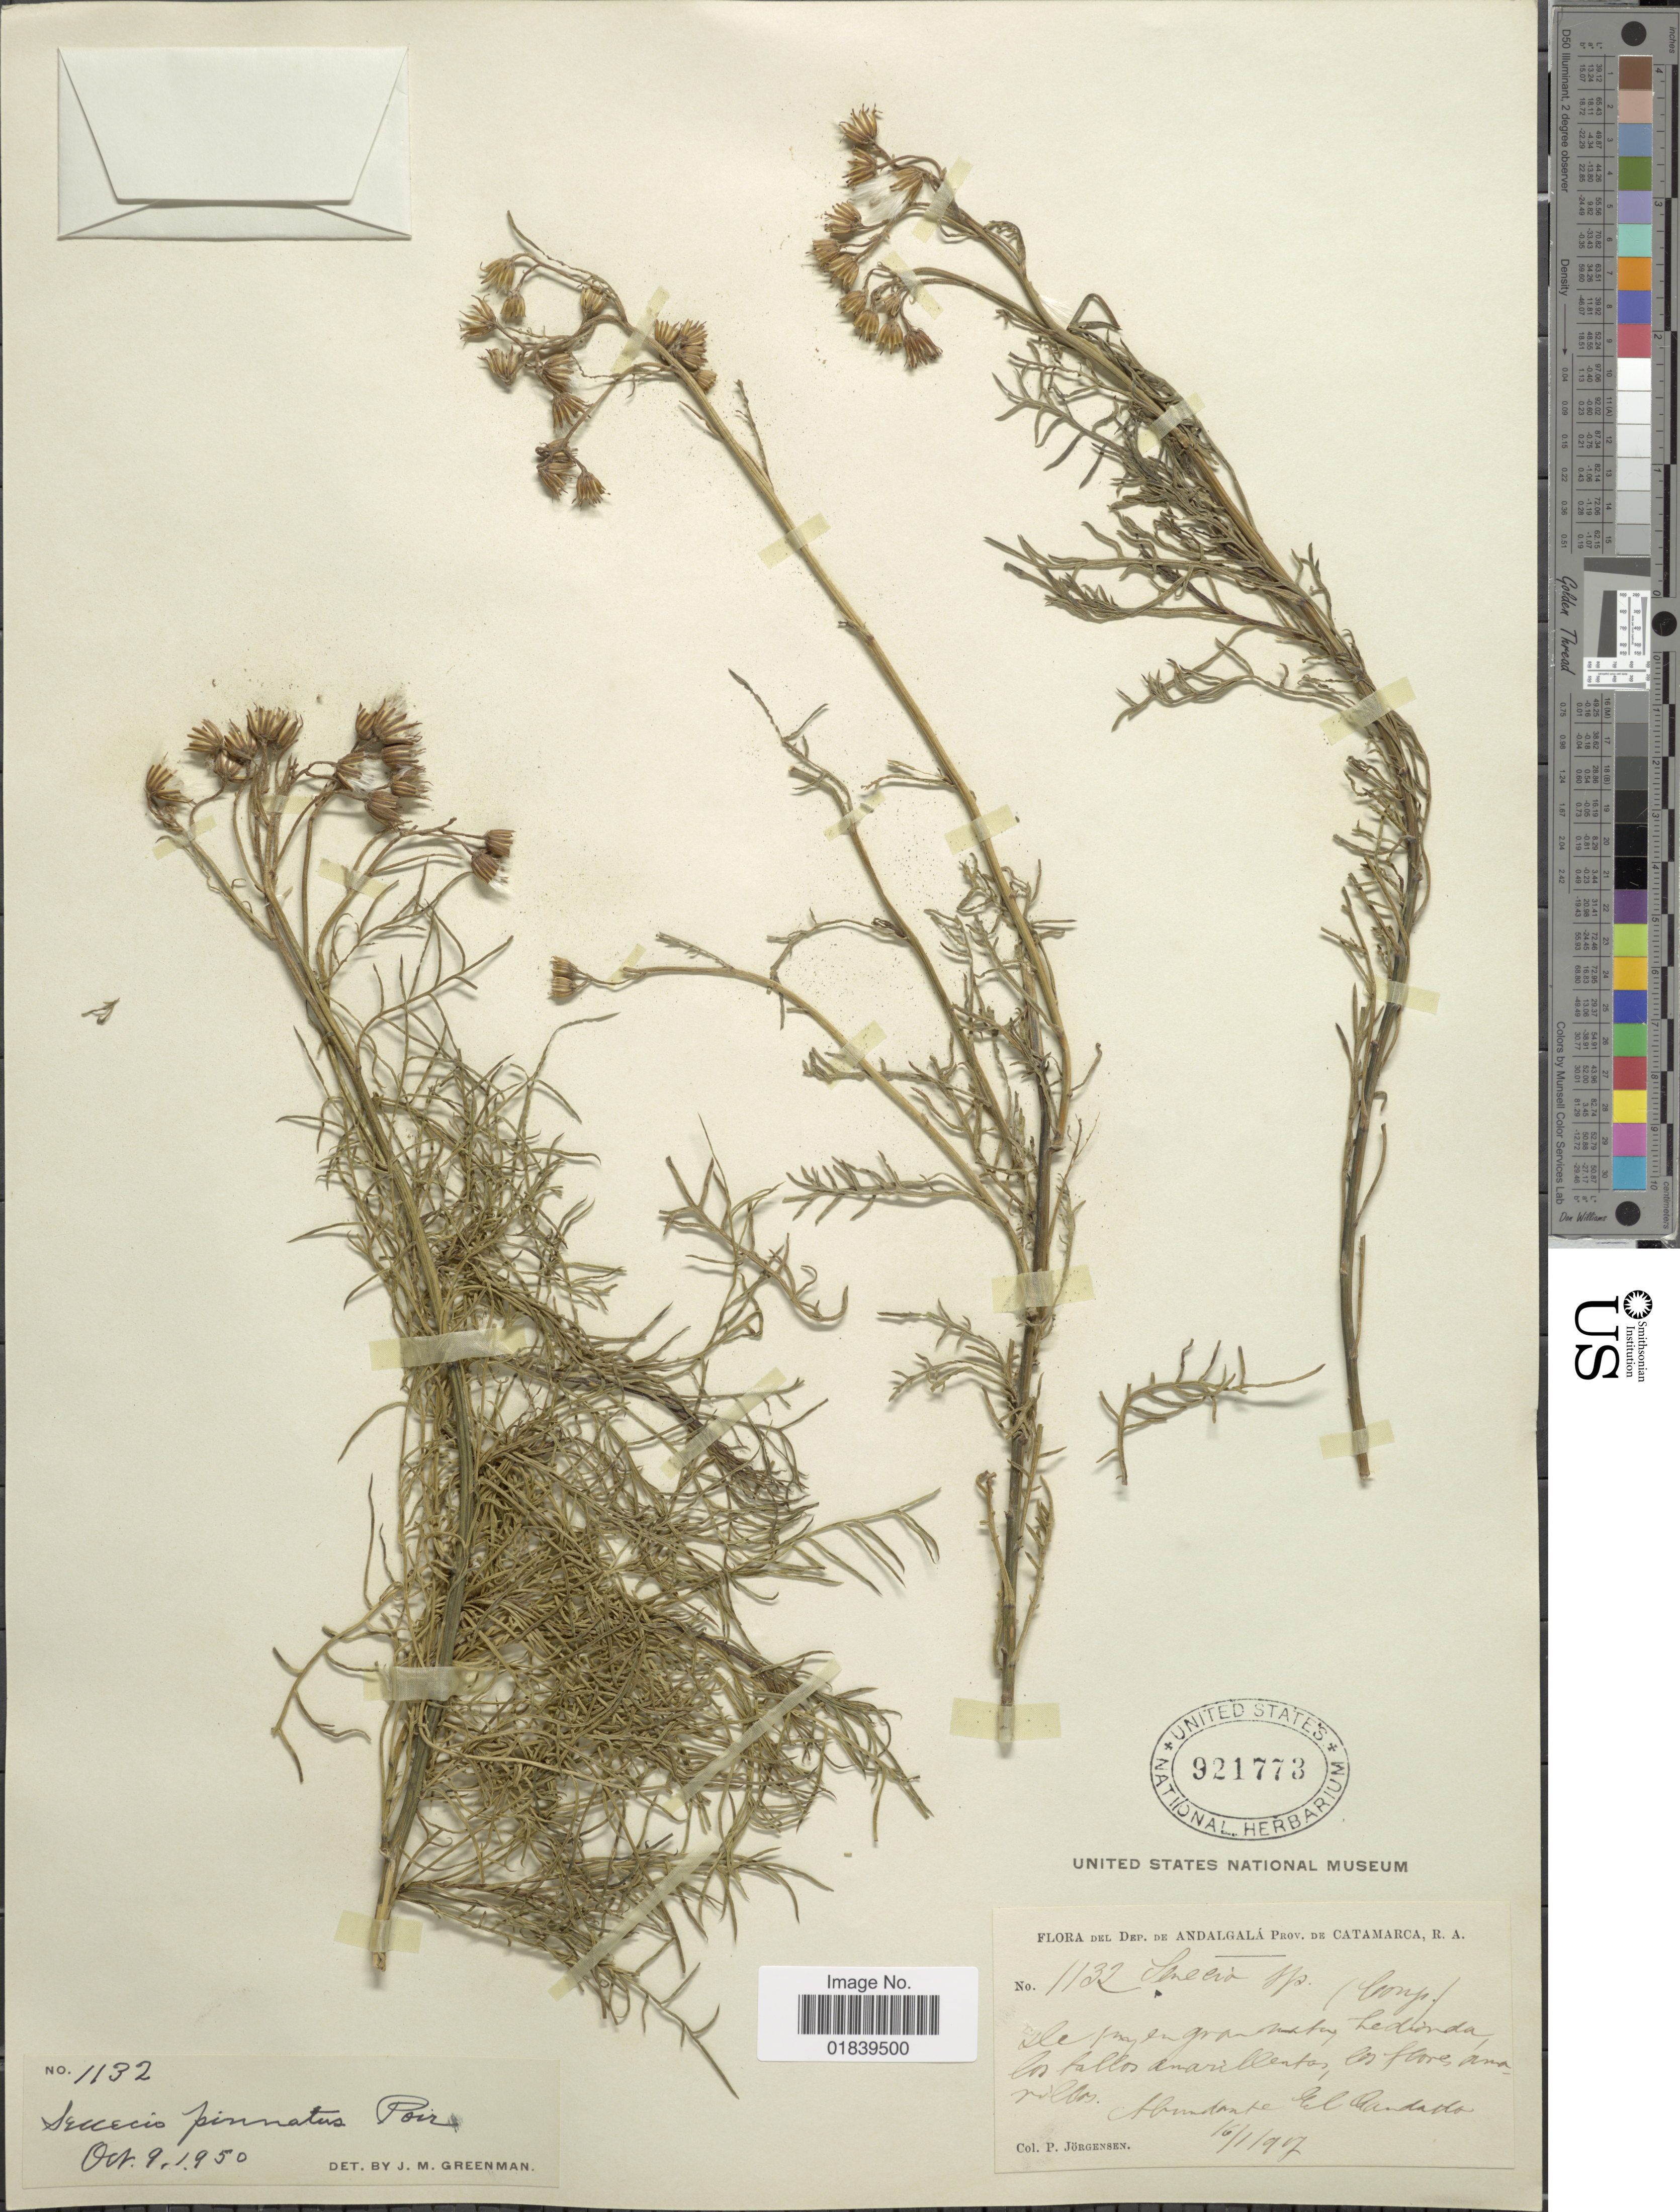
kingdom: Plantae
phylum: Tracheophyta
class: Magnoliopsida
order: Asterales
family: Asteraceae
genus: Senecio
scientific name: Senecio pinnatus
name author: Poir.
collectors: P. Jörgensen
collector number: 1132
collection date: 1917-01-16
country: Argentina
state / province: Catamarca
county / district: Andalgalá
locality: El Candado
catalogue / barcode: US 921773